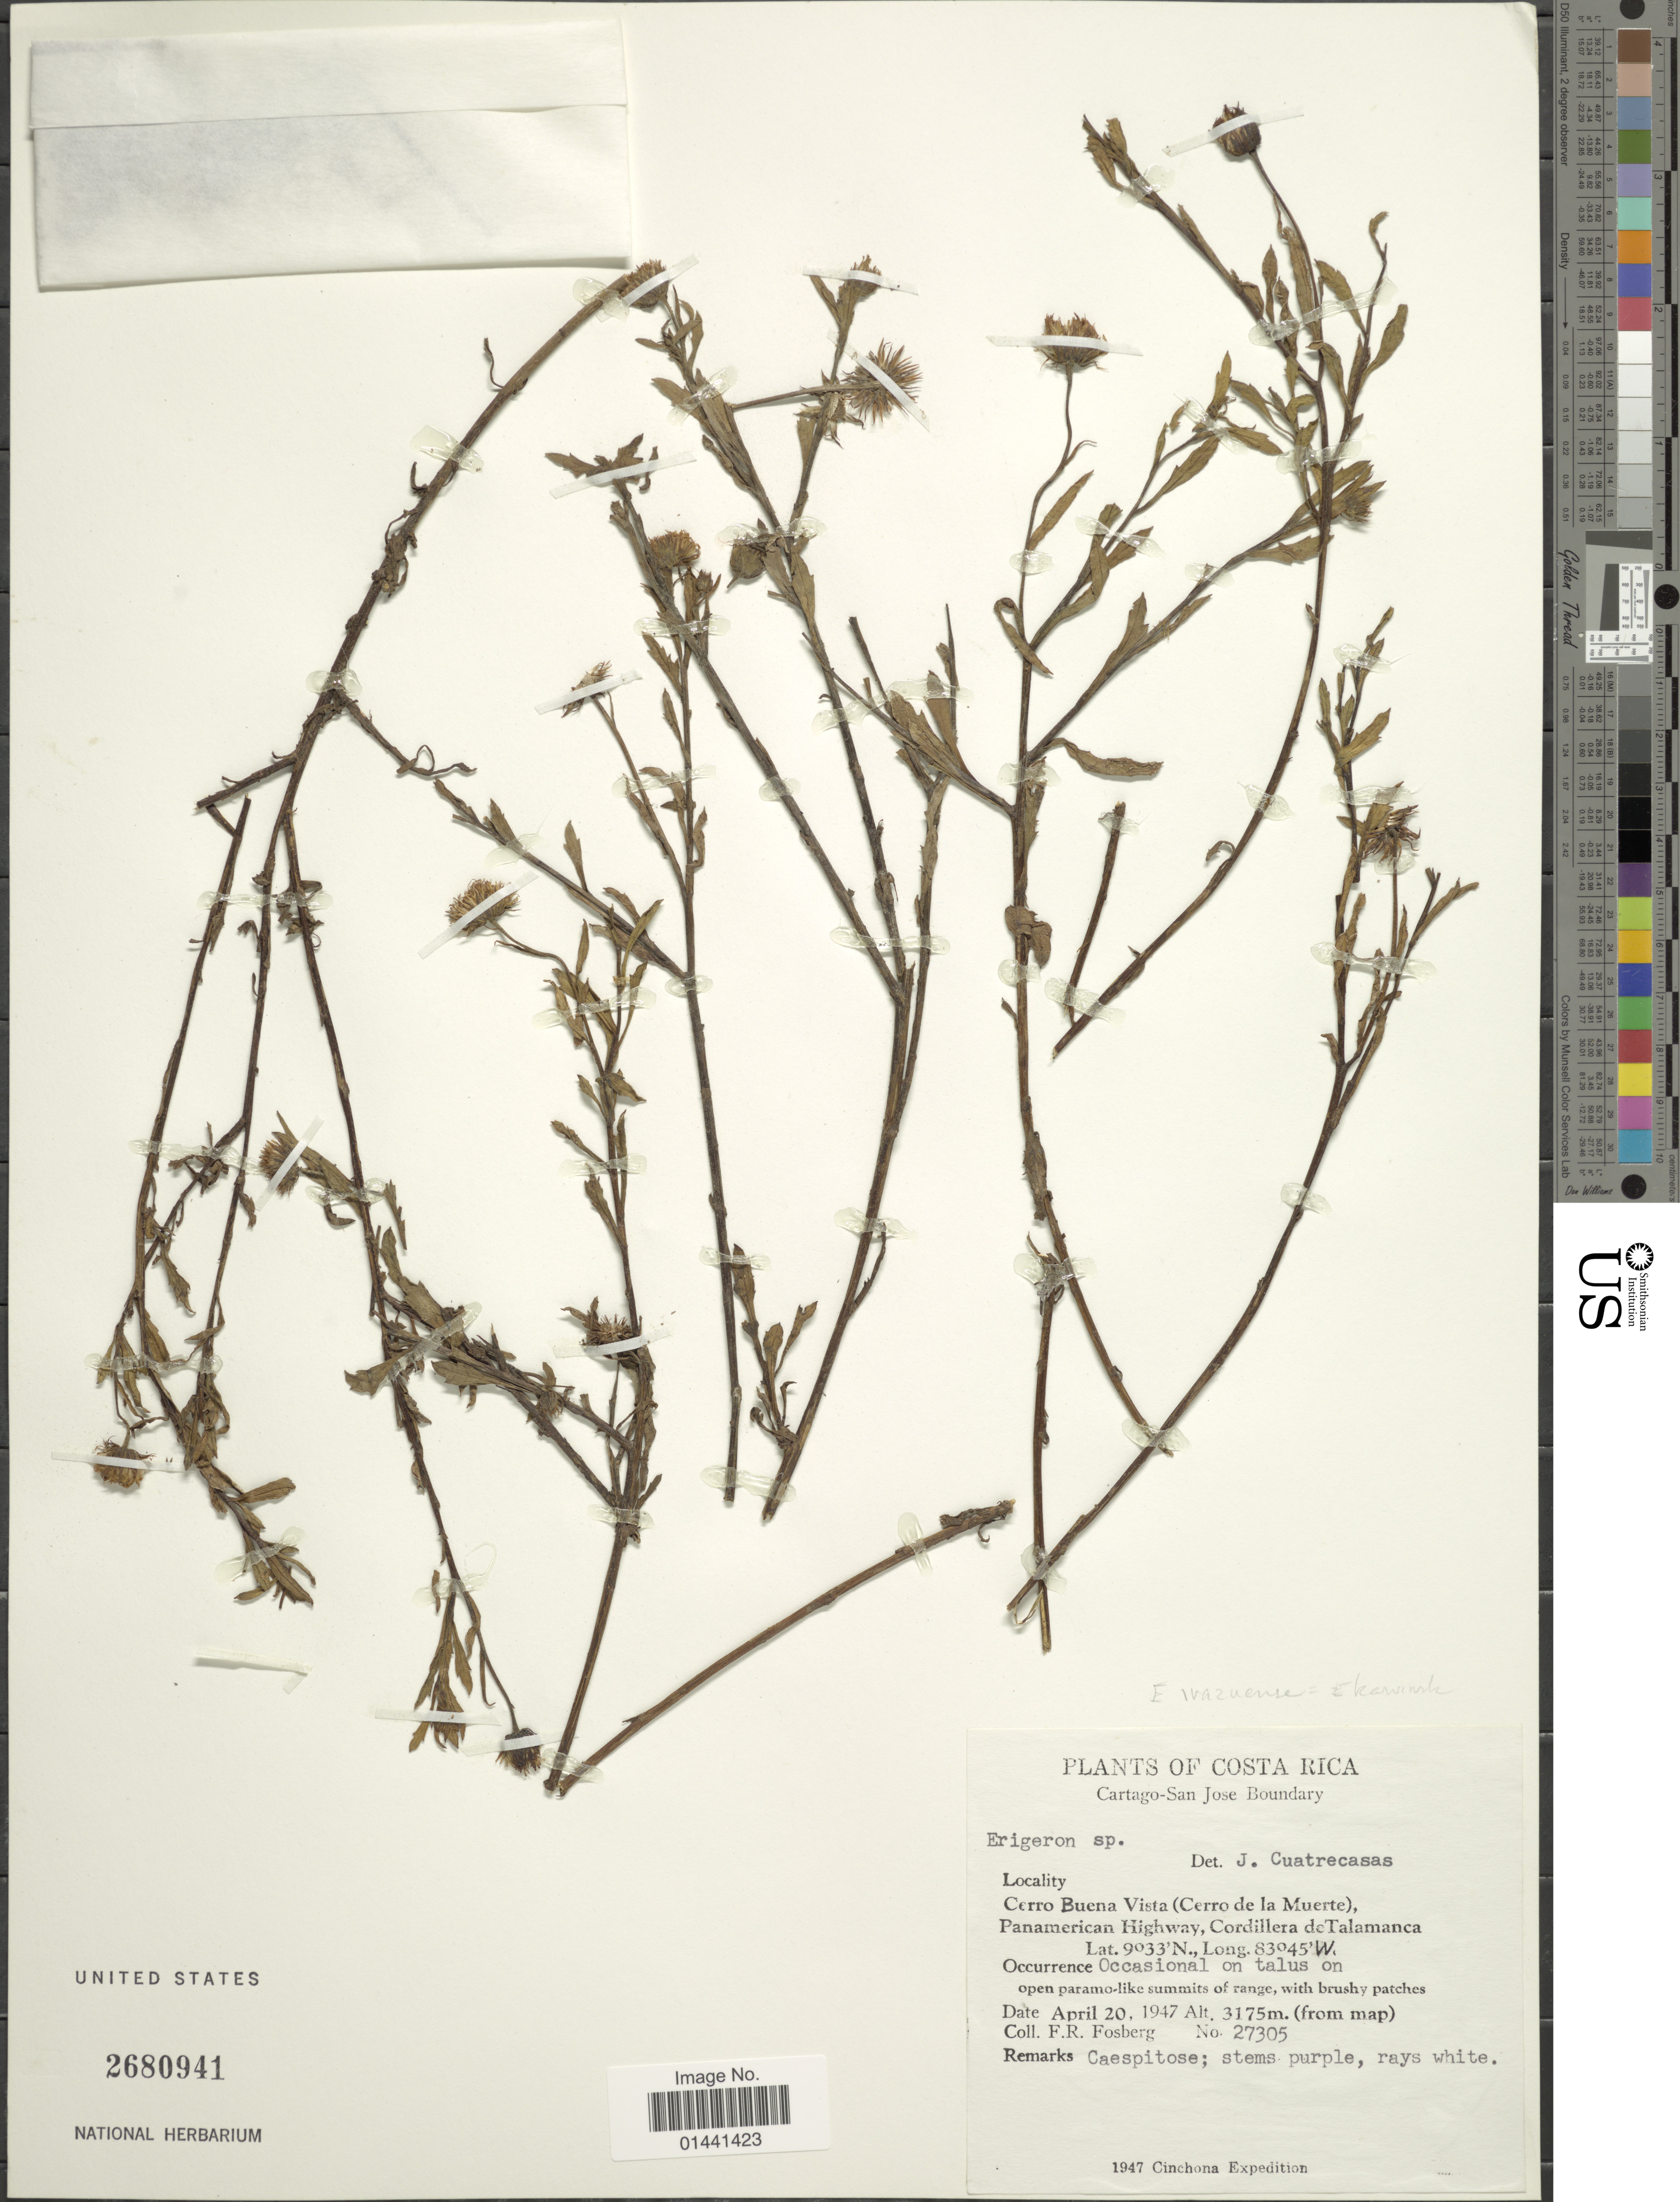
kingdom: Plantae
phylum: Tracheophyta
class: Magnoliopsida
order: Asterales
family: Asteraceae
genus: Erigeron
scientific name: Erigeron irazuense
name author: Greenm.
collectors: F. R. Fosberg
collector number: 27305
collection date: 1947-04-20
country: Costa Rica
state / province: Cartago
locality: Cartago-San Jose Boundary, Cerro Bueno Vista (Cerro de la Muerte), Panamerican Highway, Cordillera de Talamanca.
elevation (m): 3175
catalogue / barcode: US 2680941